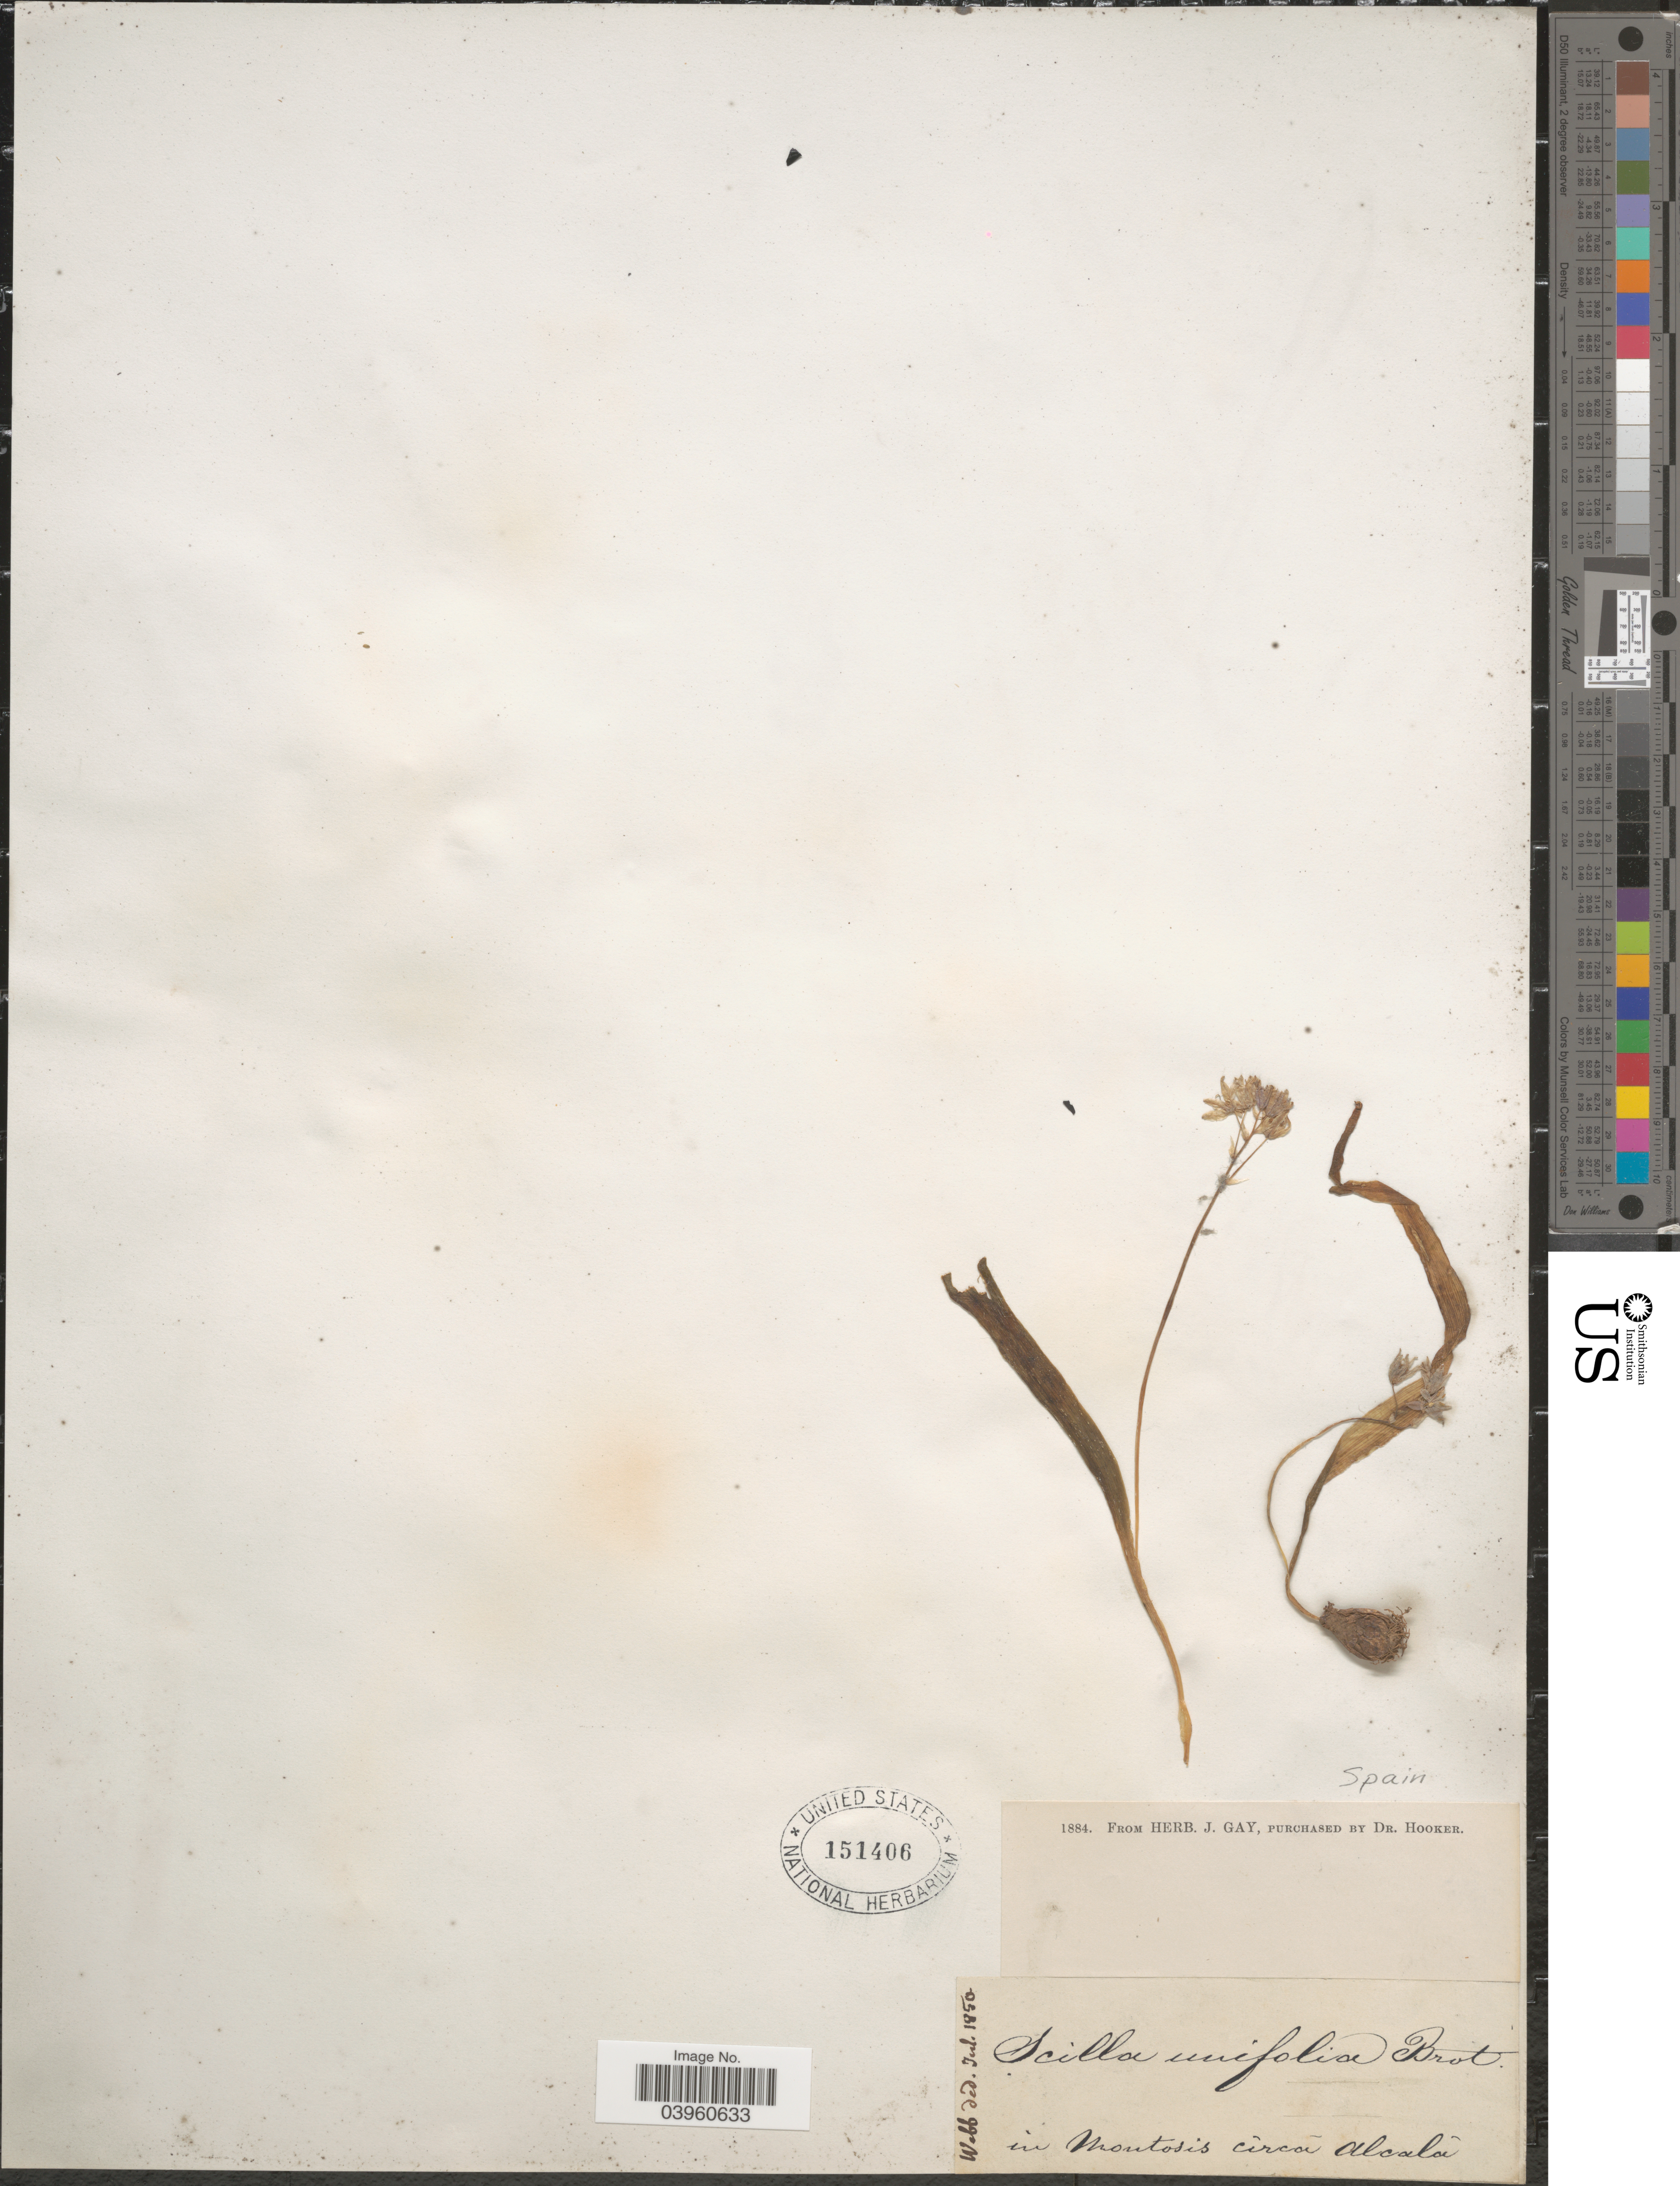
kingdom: Plantae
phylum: Tracheophyta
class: Liliopsida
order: Asparagales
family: Asparagaceae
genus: Scilla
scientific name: Scilla unifolia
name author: L.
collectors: ex herb. J. Gay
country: Spain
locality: In Montosis circa Alcalá.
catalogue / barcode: US 151406